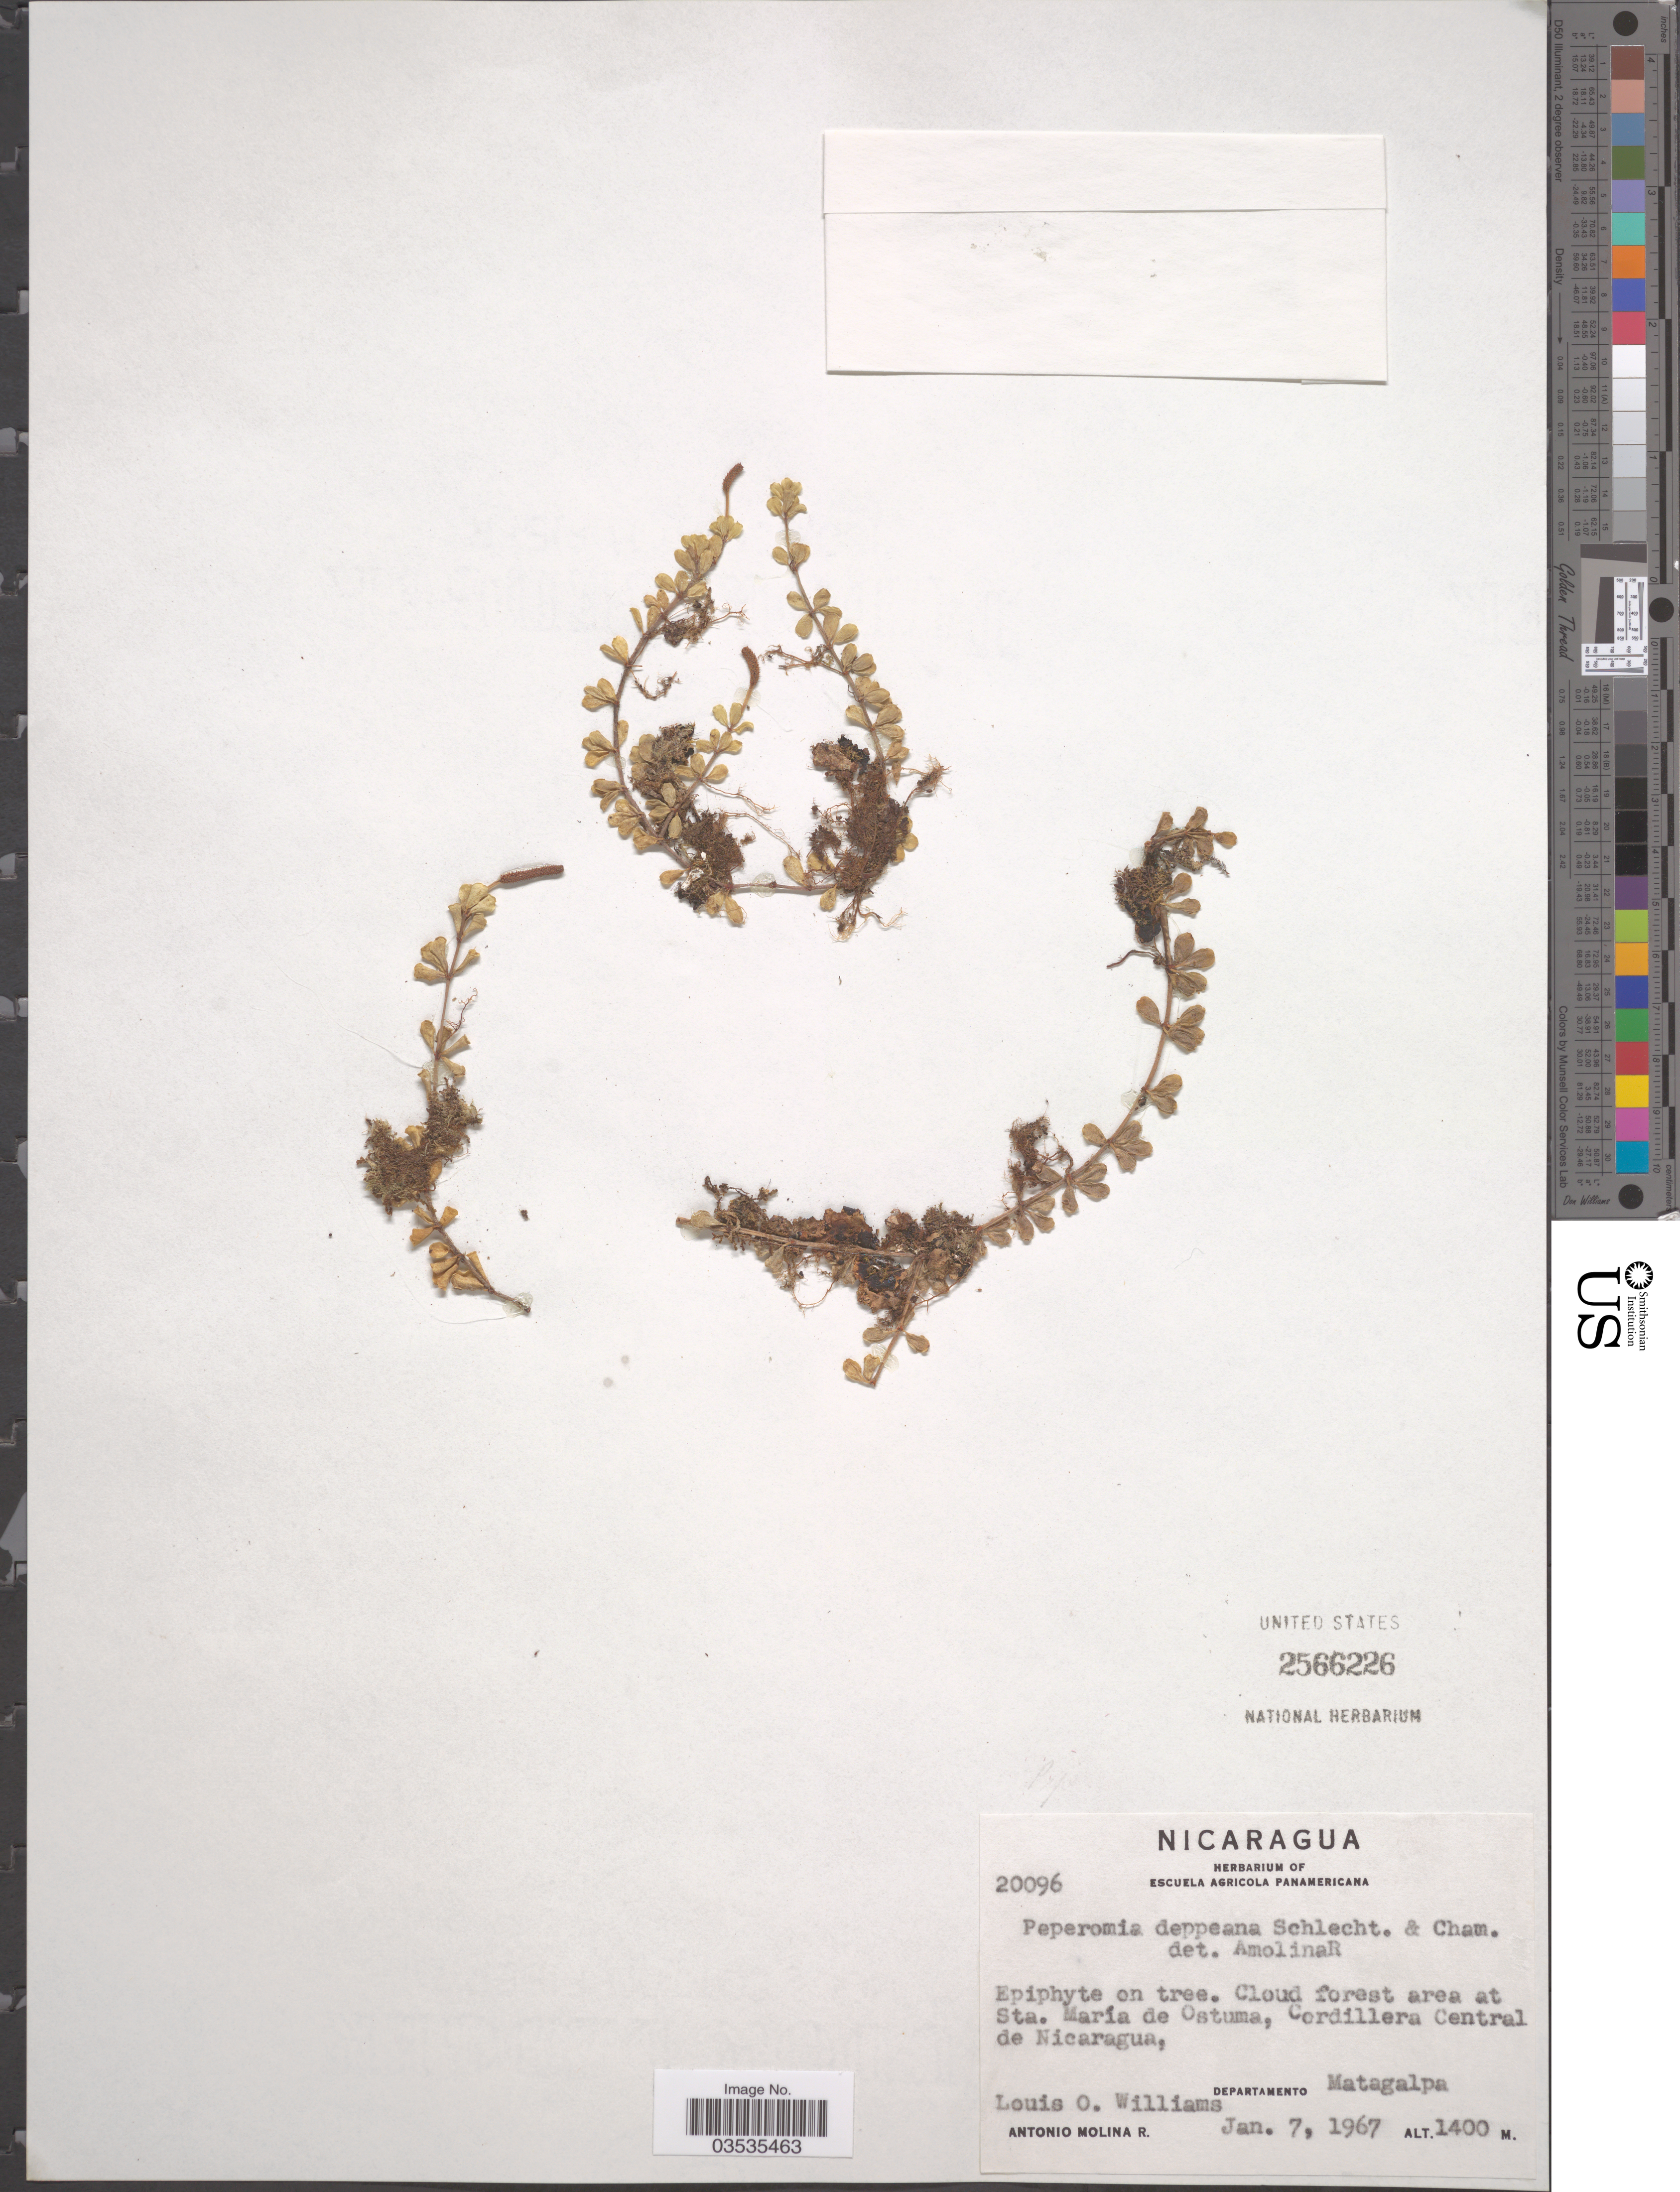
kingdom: Plantae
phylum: Tracheophyta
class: Magnoliopsida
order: Piperales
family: Piperaceae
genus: Peperomia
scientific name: Peperomia deppeana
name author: Schltdl. & Cham.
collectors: L. O. Williams & A. Molina R.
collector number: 20096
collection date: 1967-01-07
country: Nicaragua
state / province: Matagalpa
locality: Cloud forest area at Sta. María de Ostuma, Cordillera Central de Nicaragua. Departamento Matagalpa.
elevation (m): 1400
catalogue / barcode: US 2566226